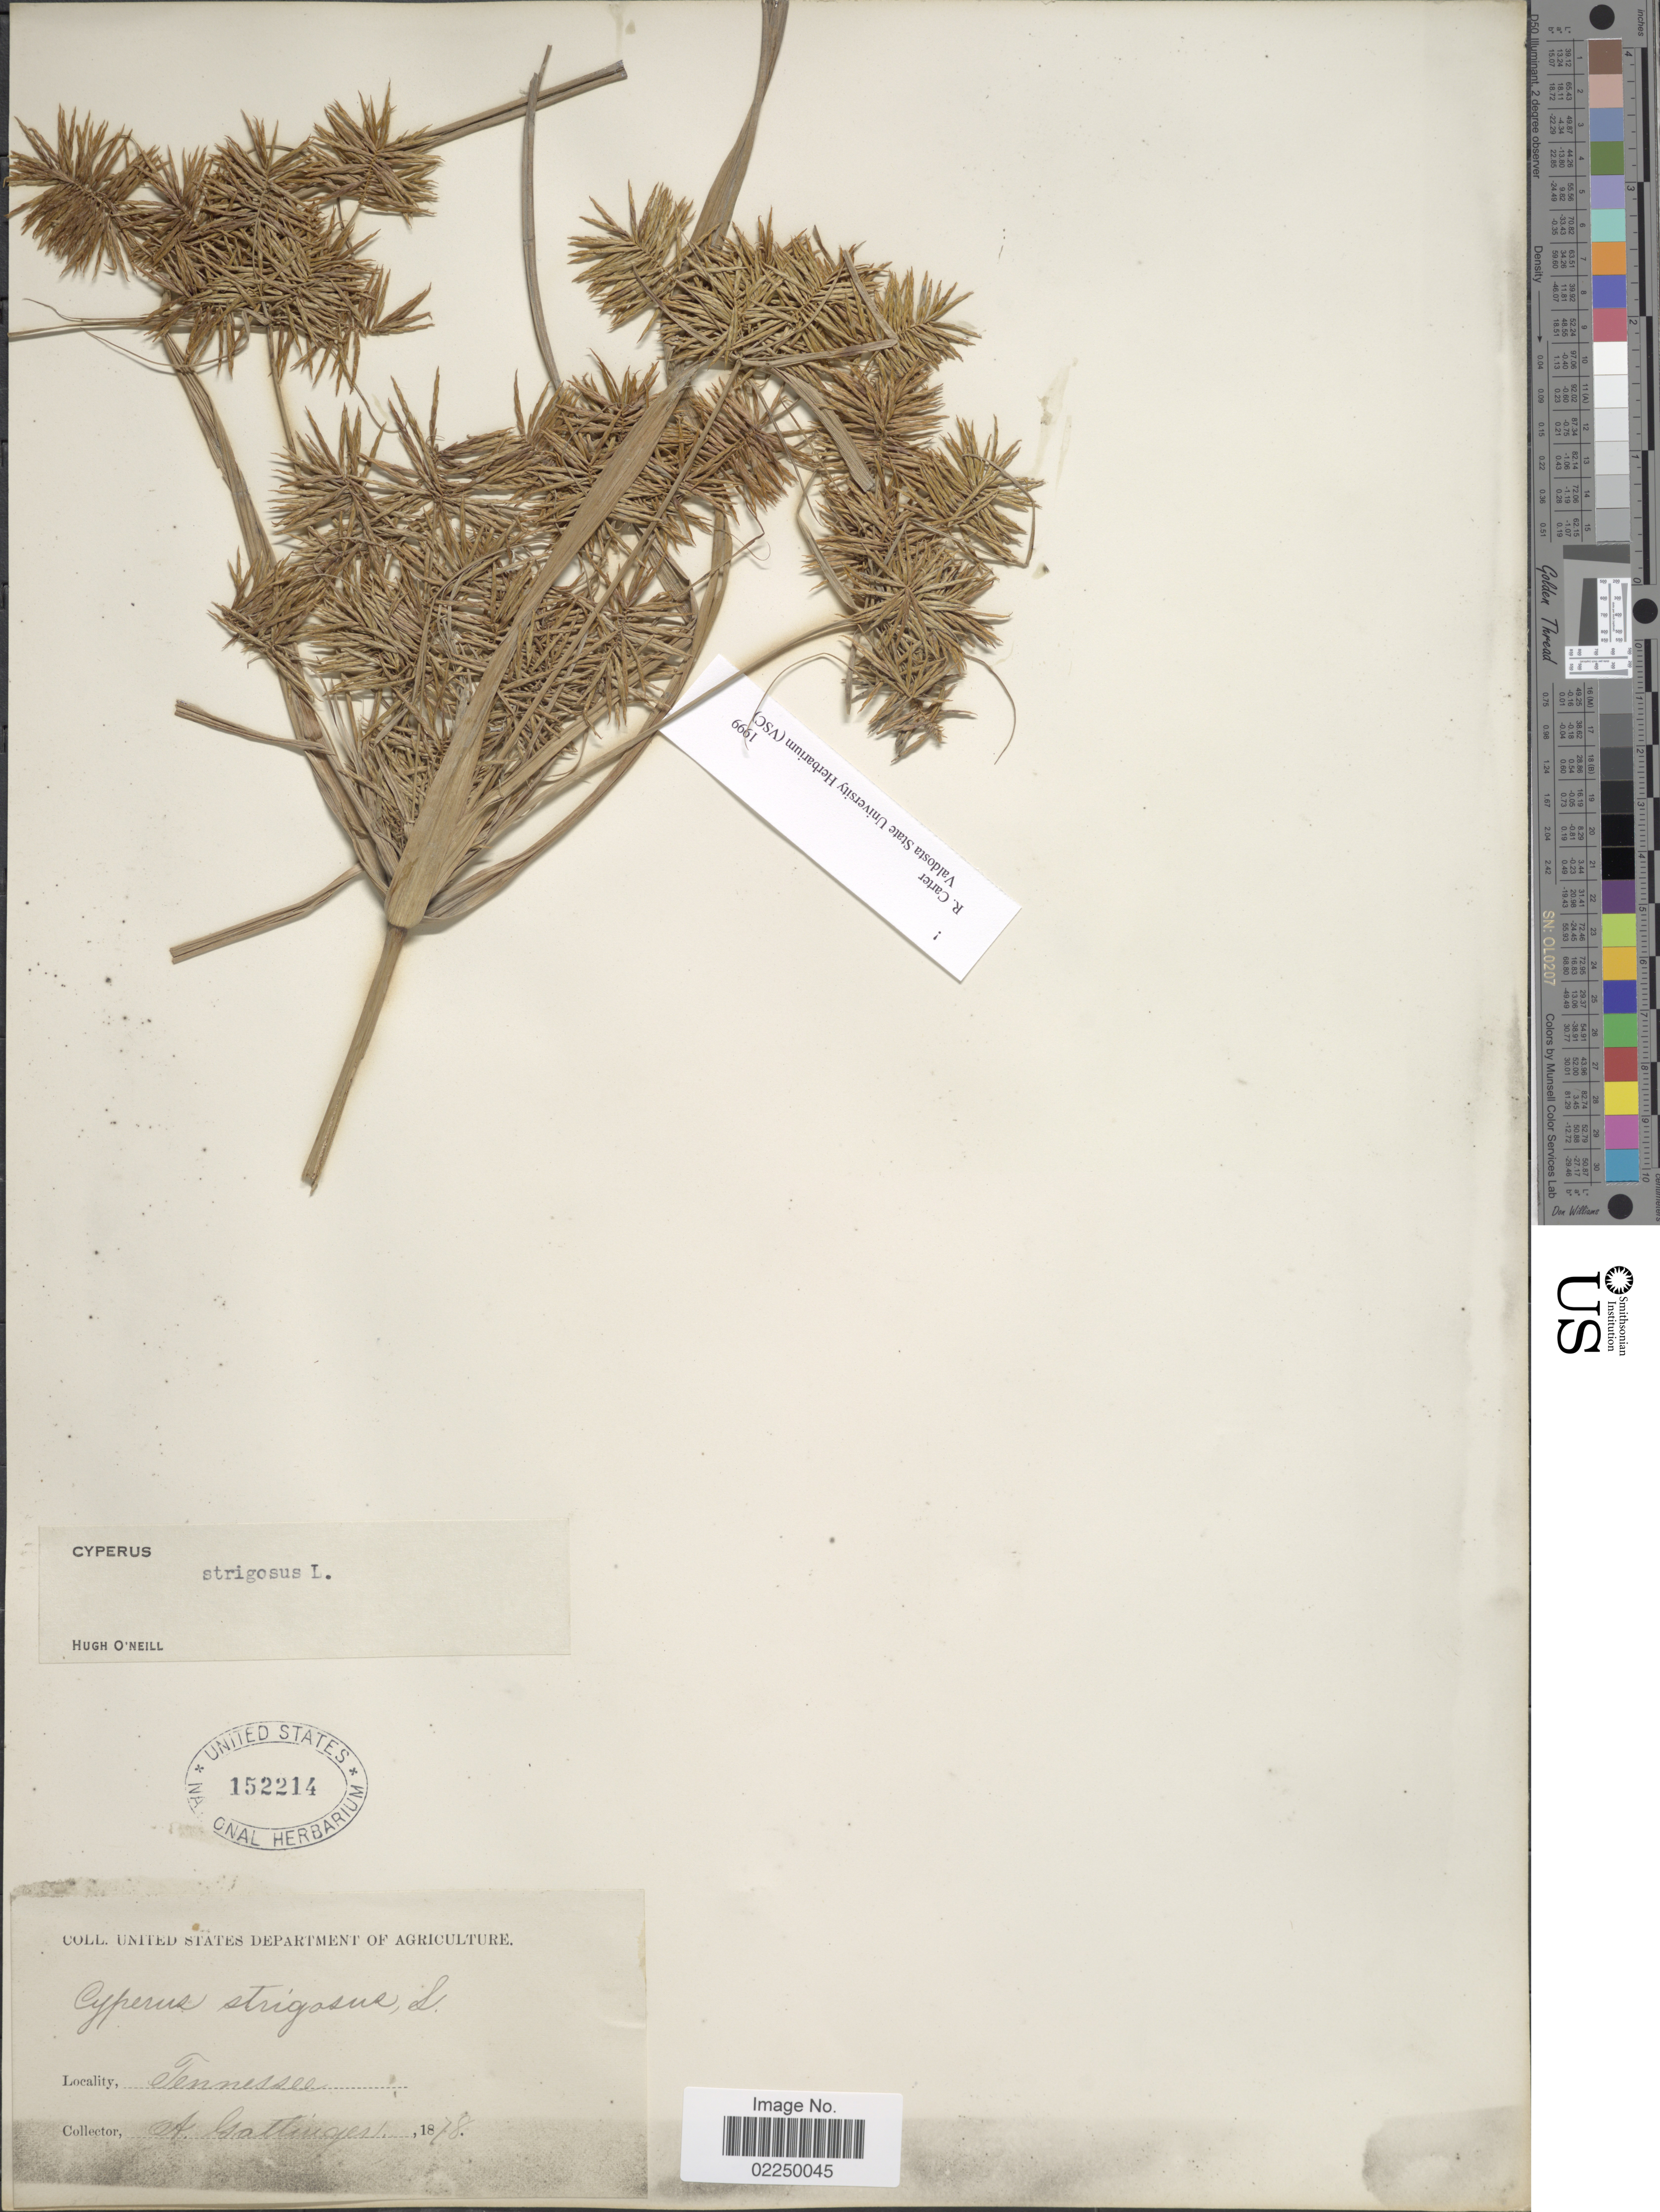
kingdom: Plantae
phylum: Tracheophyta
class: Liliopsida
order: Poales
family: Cyperaceae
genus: Cyperus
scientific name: Cyperus strigosus L.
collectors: A. Gattinger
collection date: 1878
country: United States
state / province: Tennessee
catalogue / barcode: US 152214